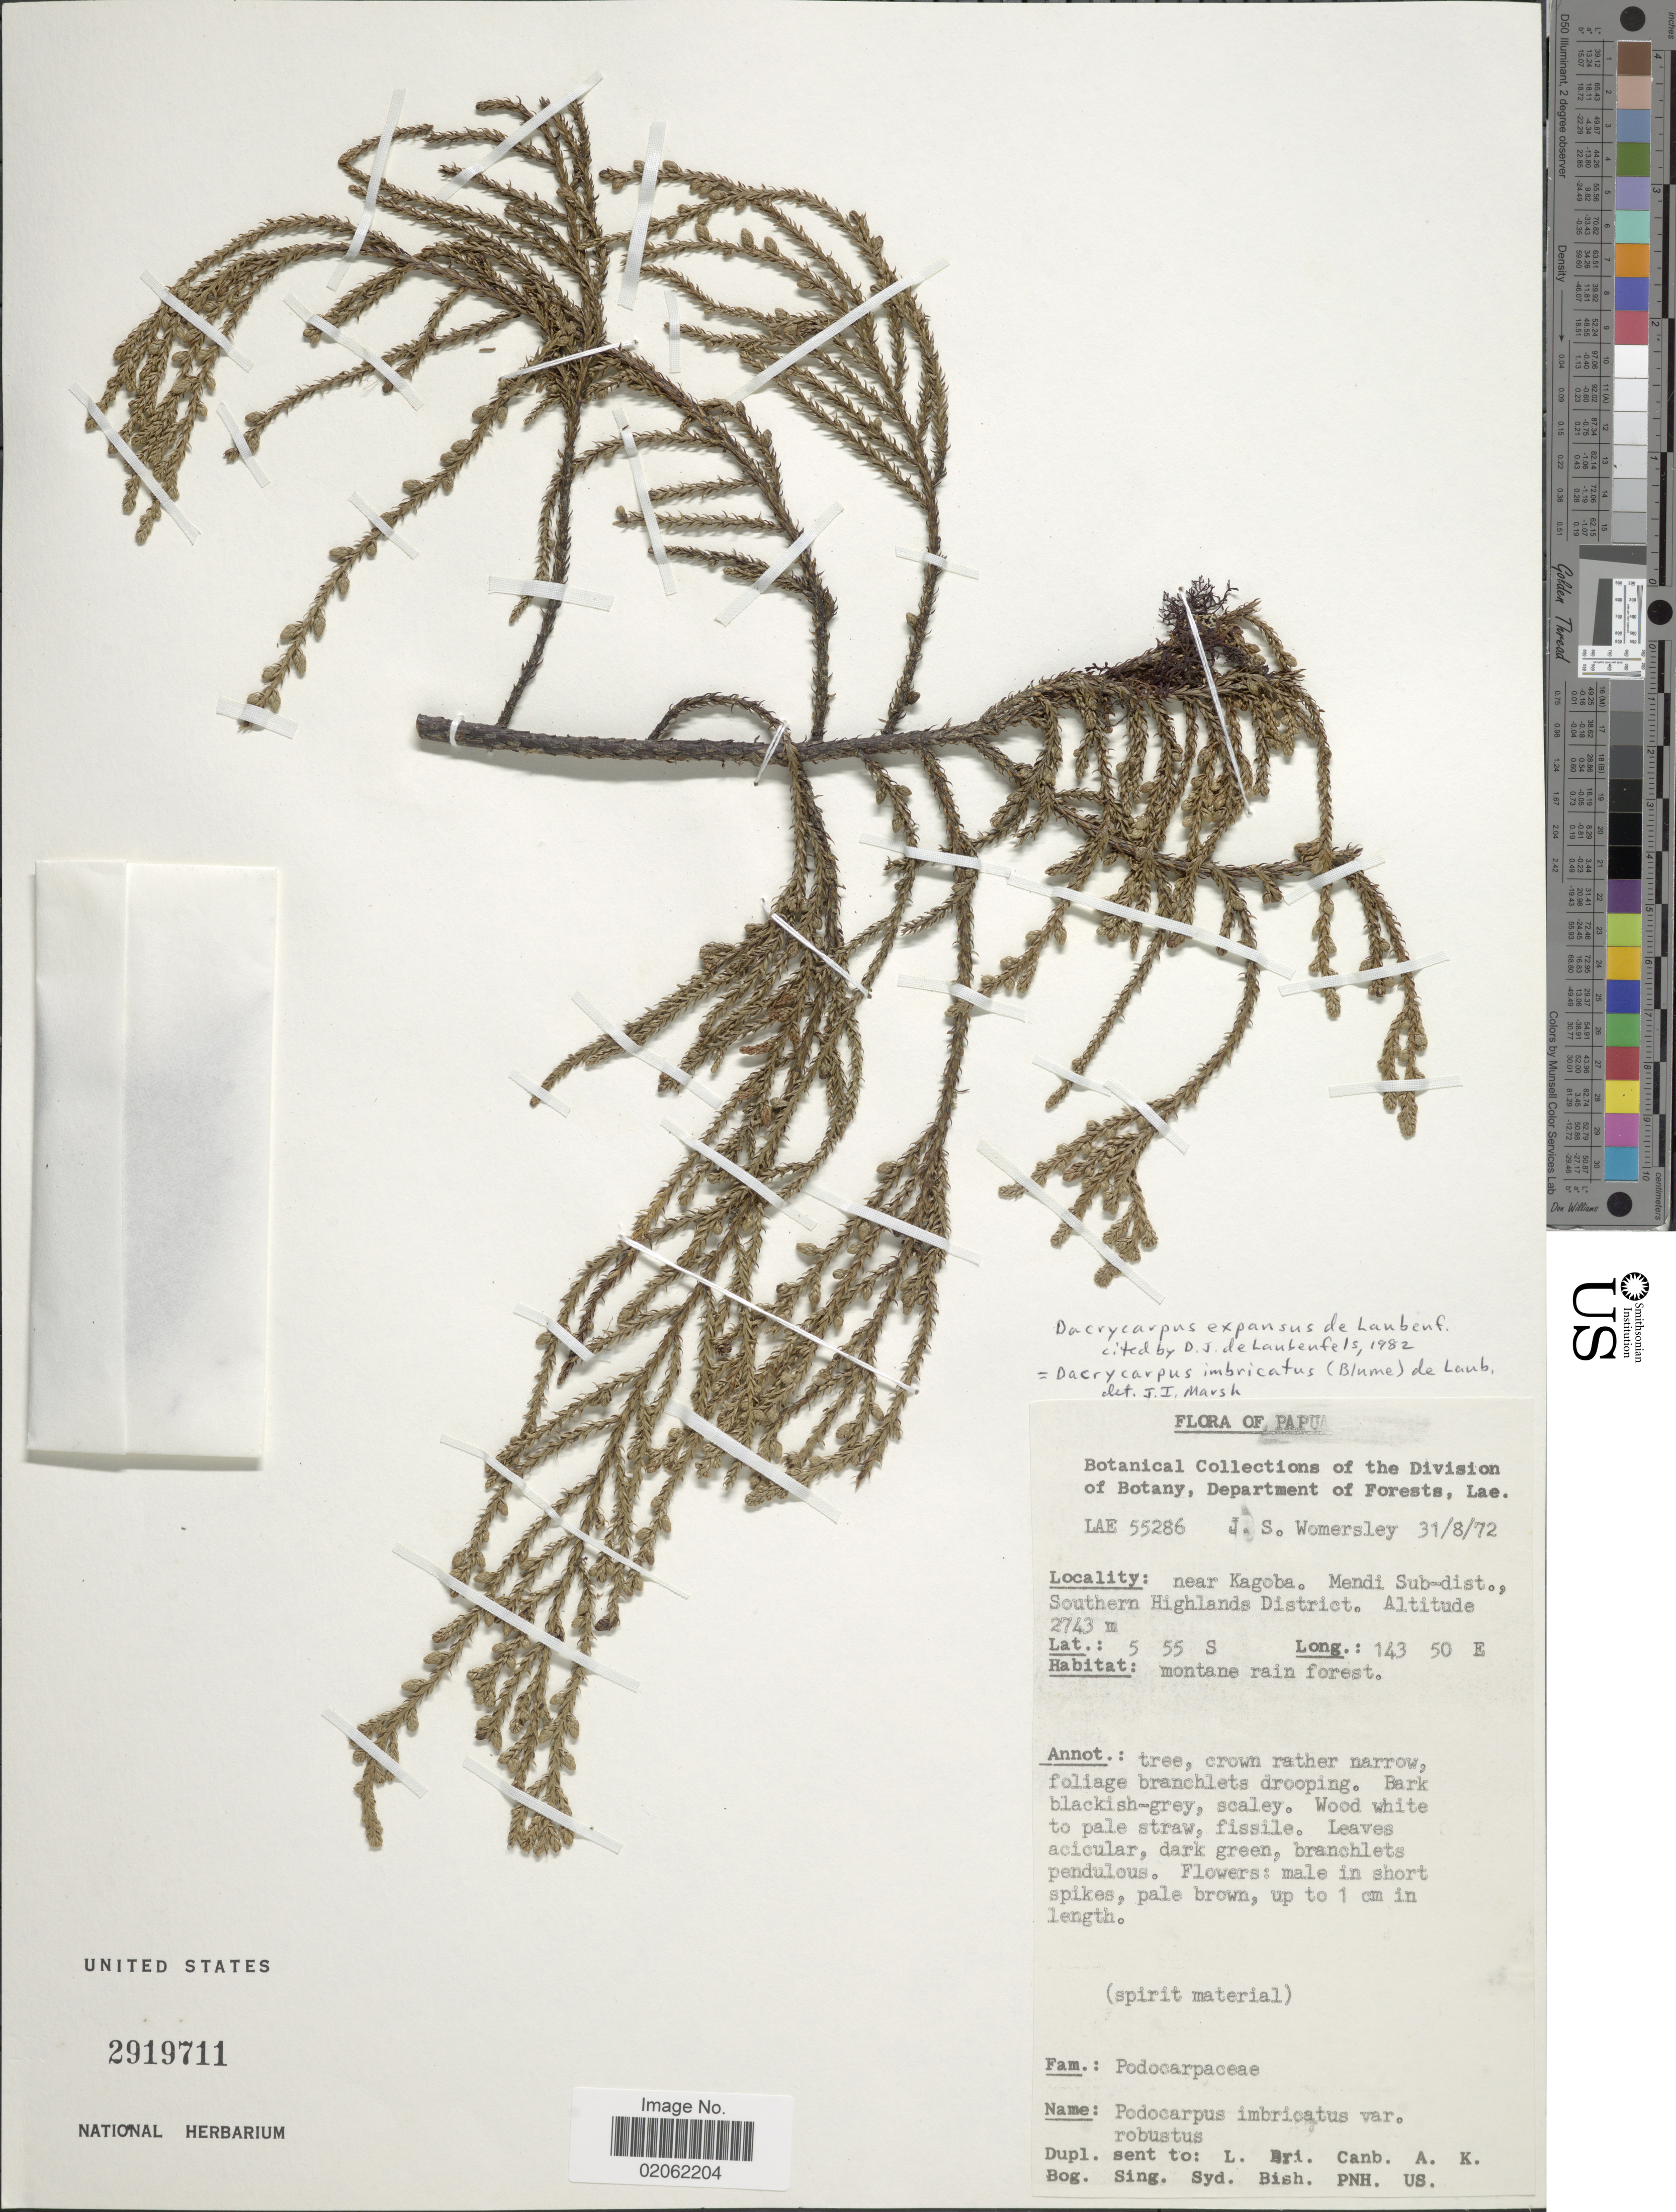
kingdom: Plantae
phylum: Tracheophyta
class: Pinopsida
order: Pinales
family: Podocarpaceae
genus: Dacrycarpus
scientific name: Dacrycarpus expansus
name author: de Laub.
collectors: J. S. Womersley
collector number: LAE 55286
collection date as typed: Transcribed d/m/y: 31/8/72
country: Papua New Guinea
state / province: Southern Highlands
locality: Papua, Near Kagoba. Mendi Sub-dist., Southern Highlands District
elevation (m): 2743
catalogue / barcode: US 2919711